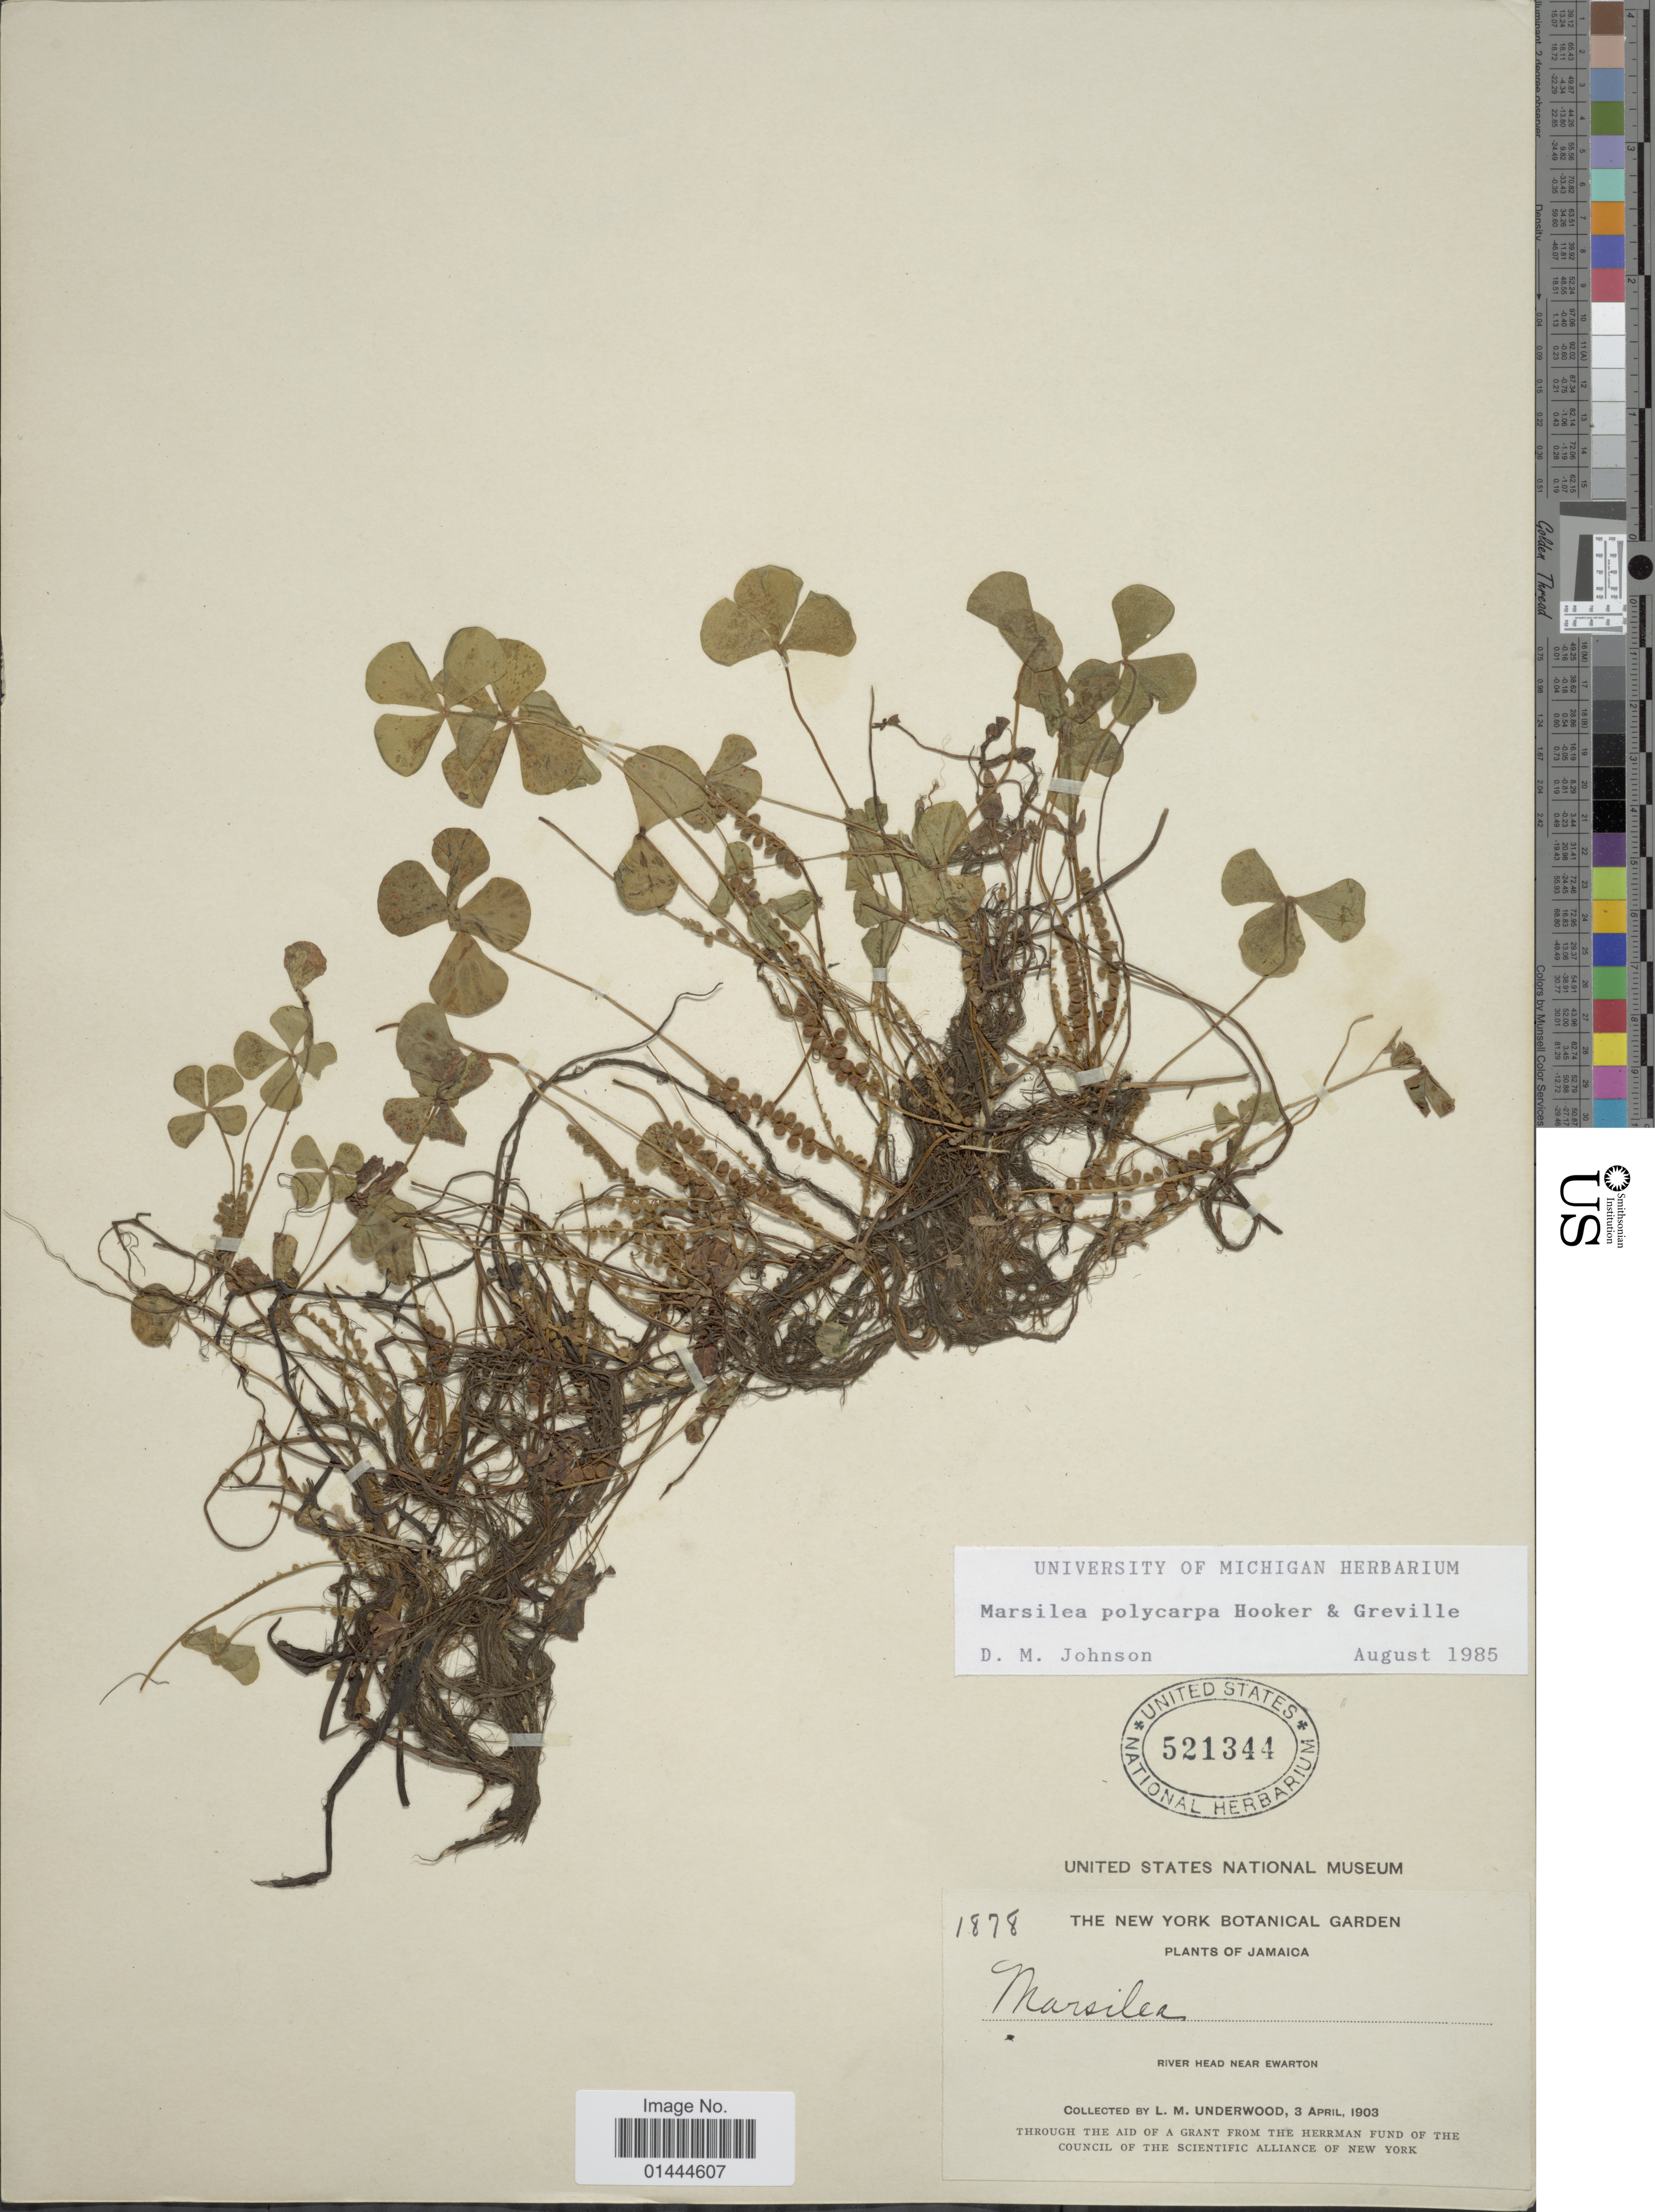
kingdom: Plantae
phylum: Tracheophyta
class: Polypodiopsida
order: Salviniales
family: Marsileaceae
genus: Marsilea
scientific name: Marsilea polycarpa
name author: Hook. & Grev.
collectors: L. M. Underwood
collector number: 1878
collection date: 1903-04-03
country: Jamaica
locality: River head near Ewarton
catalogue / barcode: US 521344